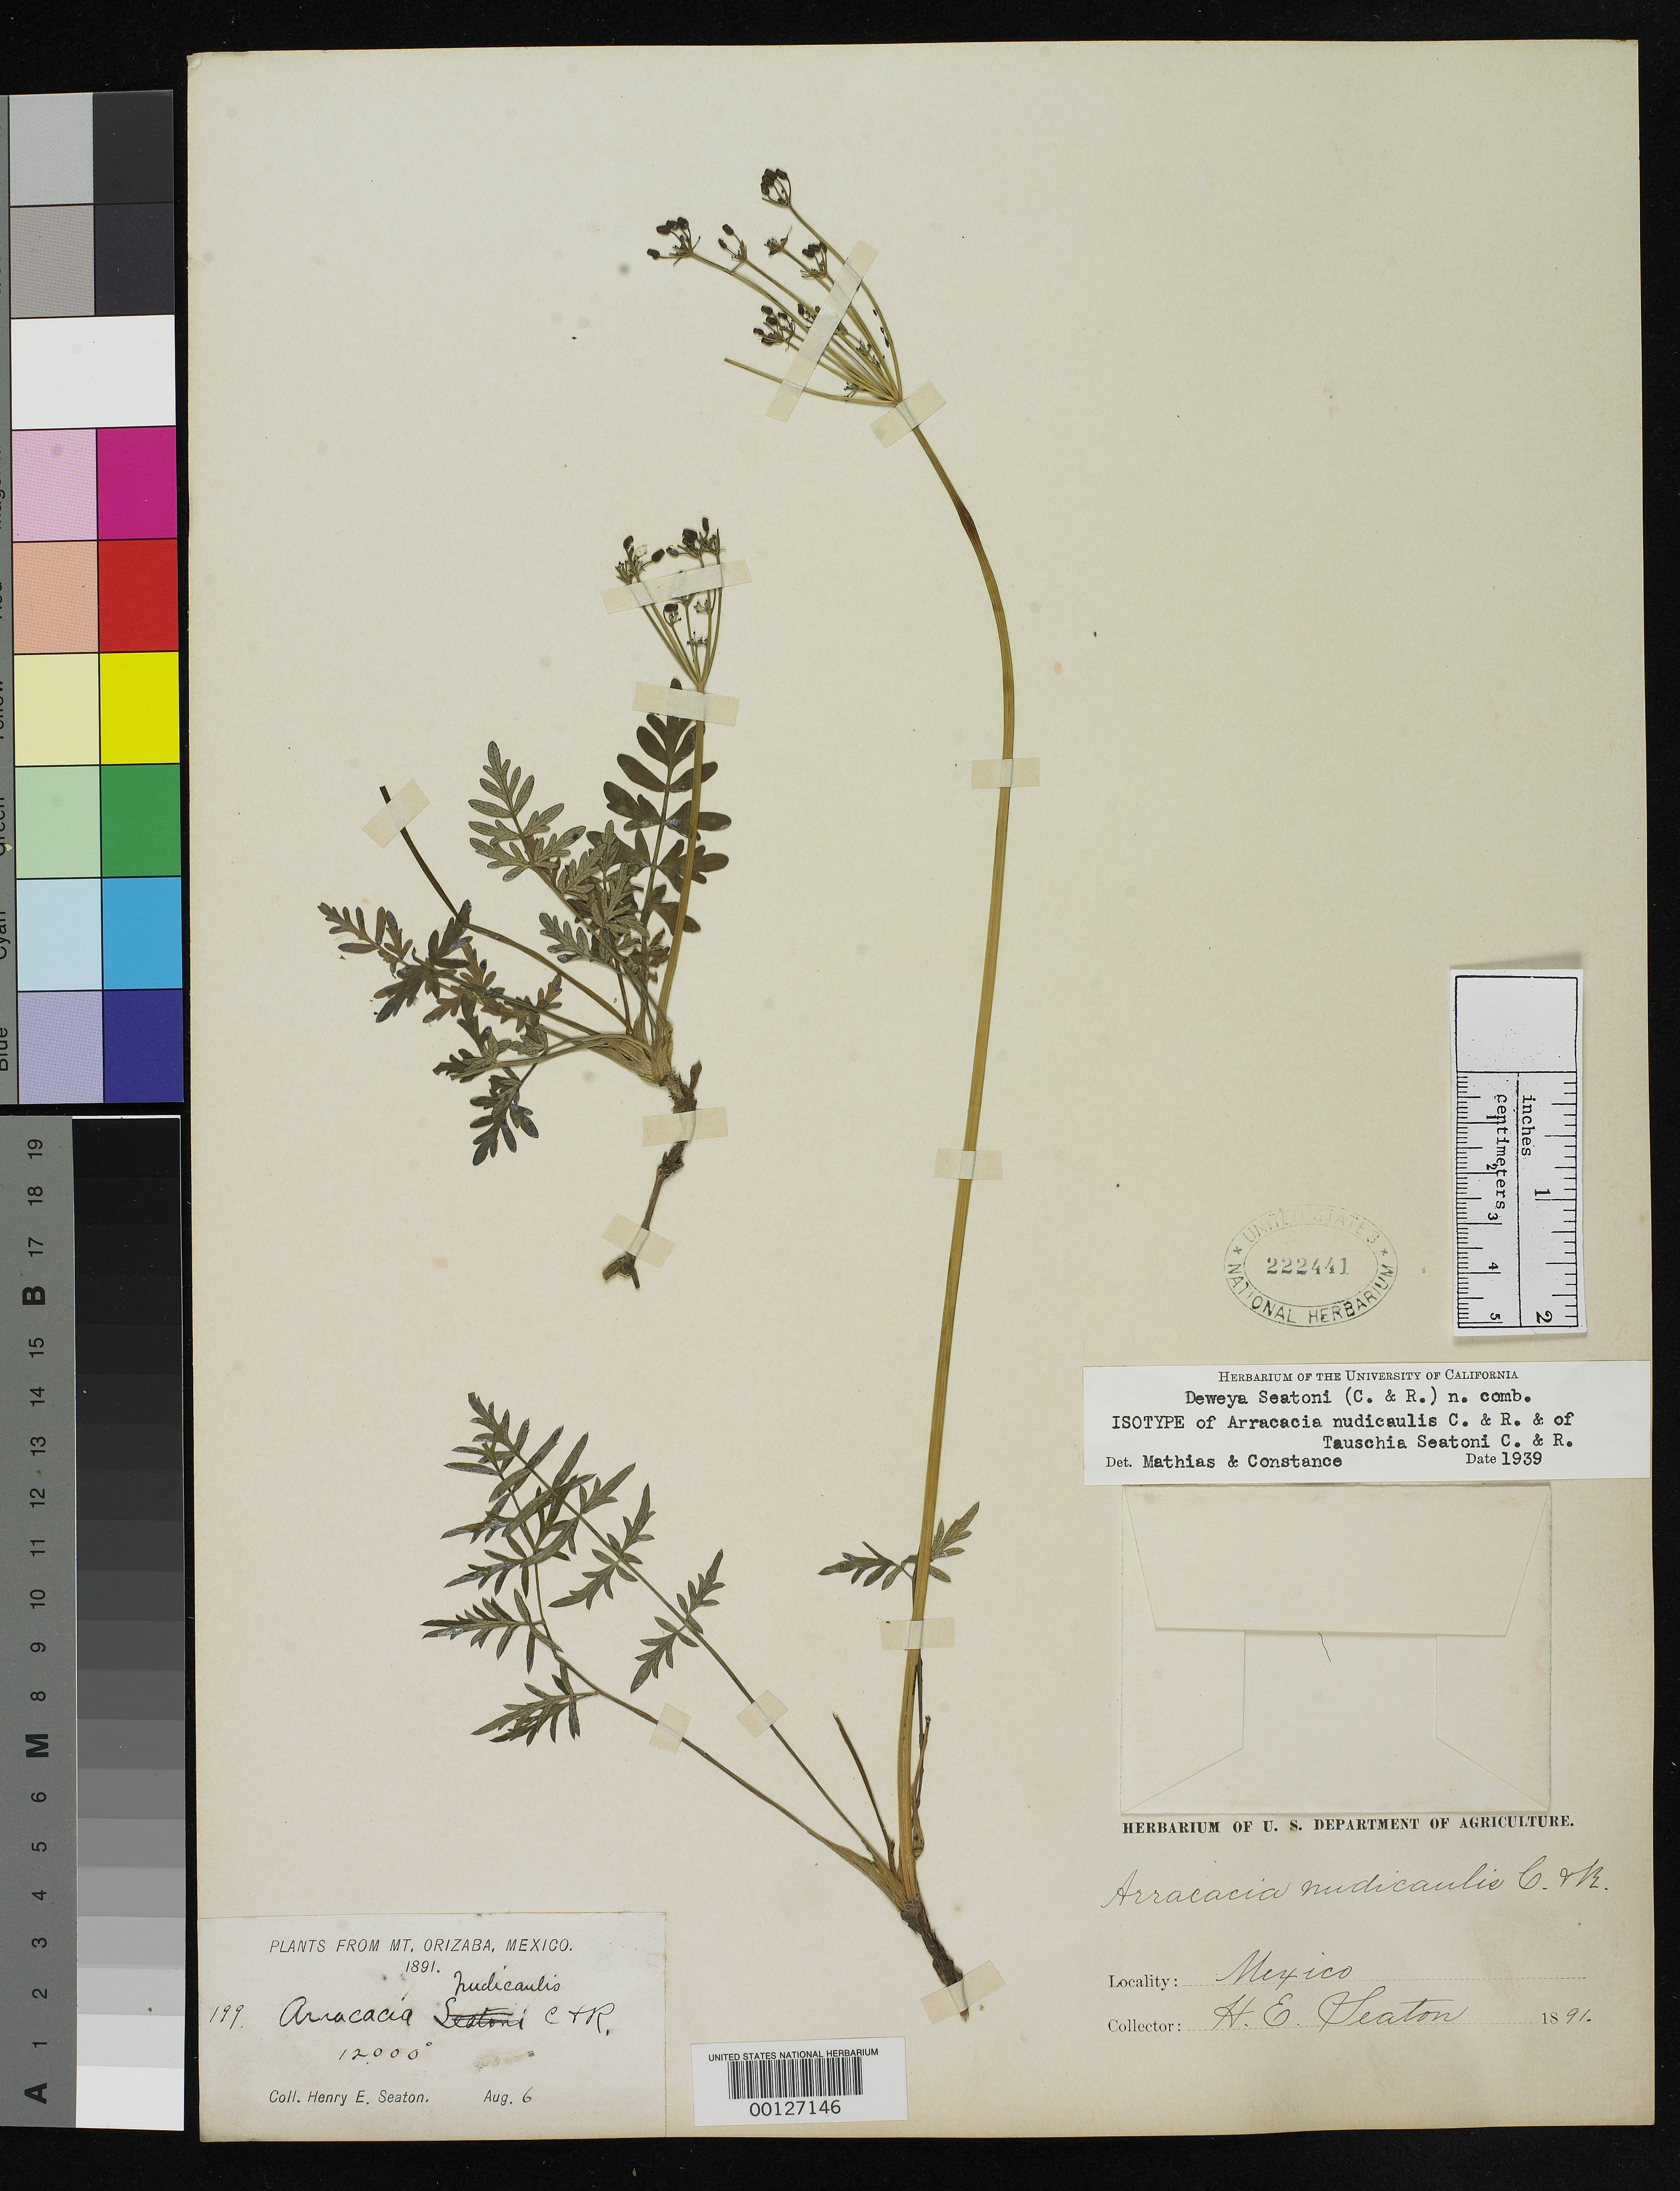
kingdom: Plantae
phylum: Tracheophyta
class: Magnoliopsida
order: Apiales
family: Apiaceae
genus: Arracacia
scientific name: Arracacia nudicaulis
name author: J.M. Coult. & Rose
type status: Isotype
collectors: H. E. Seaton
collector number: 199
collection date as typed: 06 Aug 1891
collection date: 1891-08-06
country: Mexico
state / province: Puebla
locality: Mt. Orizaba.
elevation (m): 3658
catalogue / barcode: US 222441